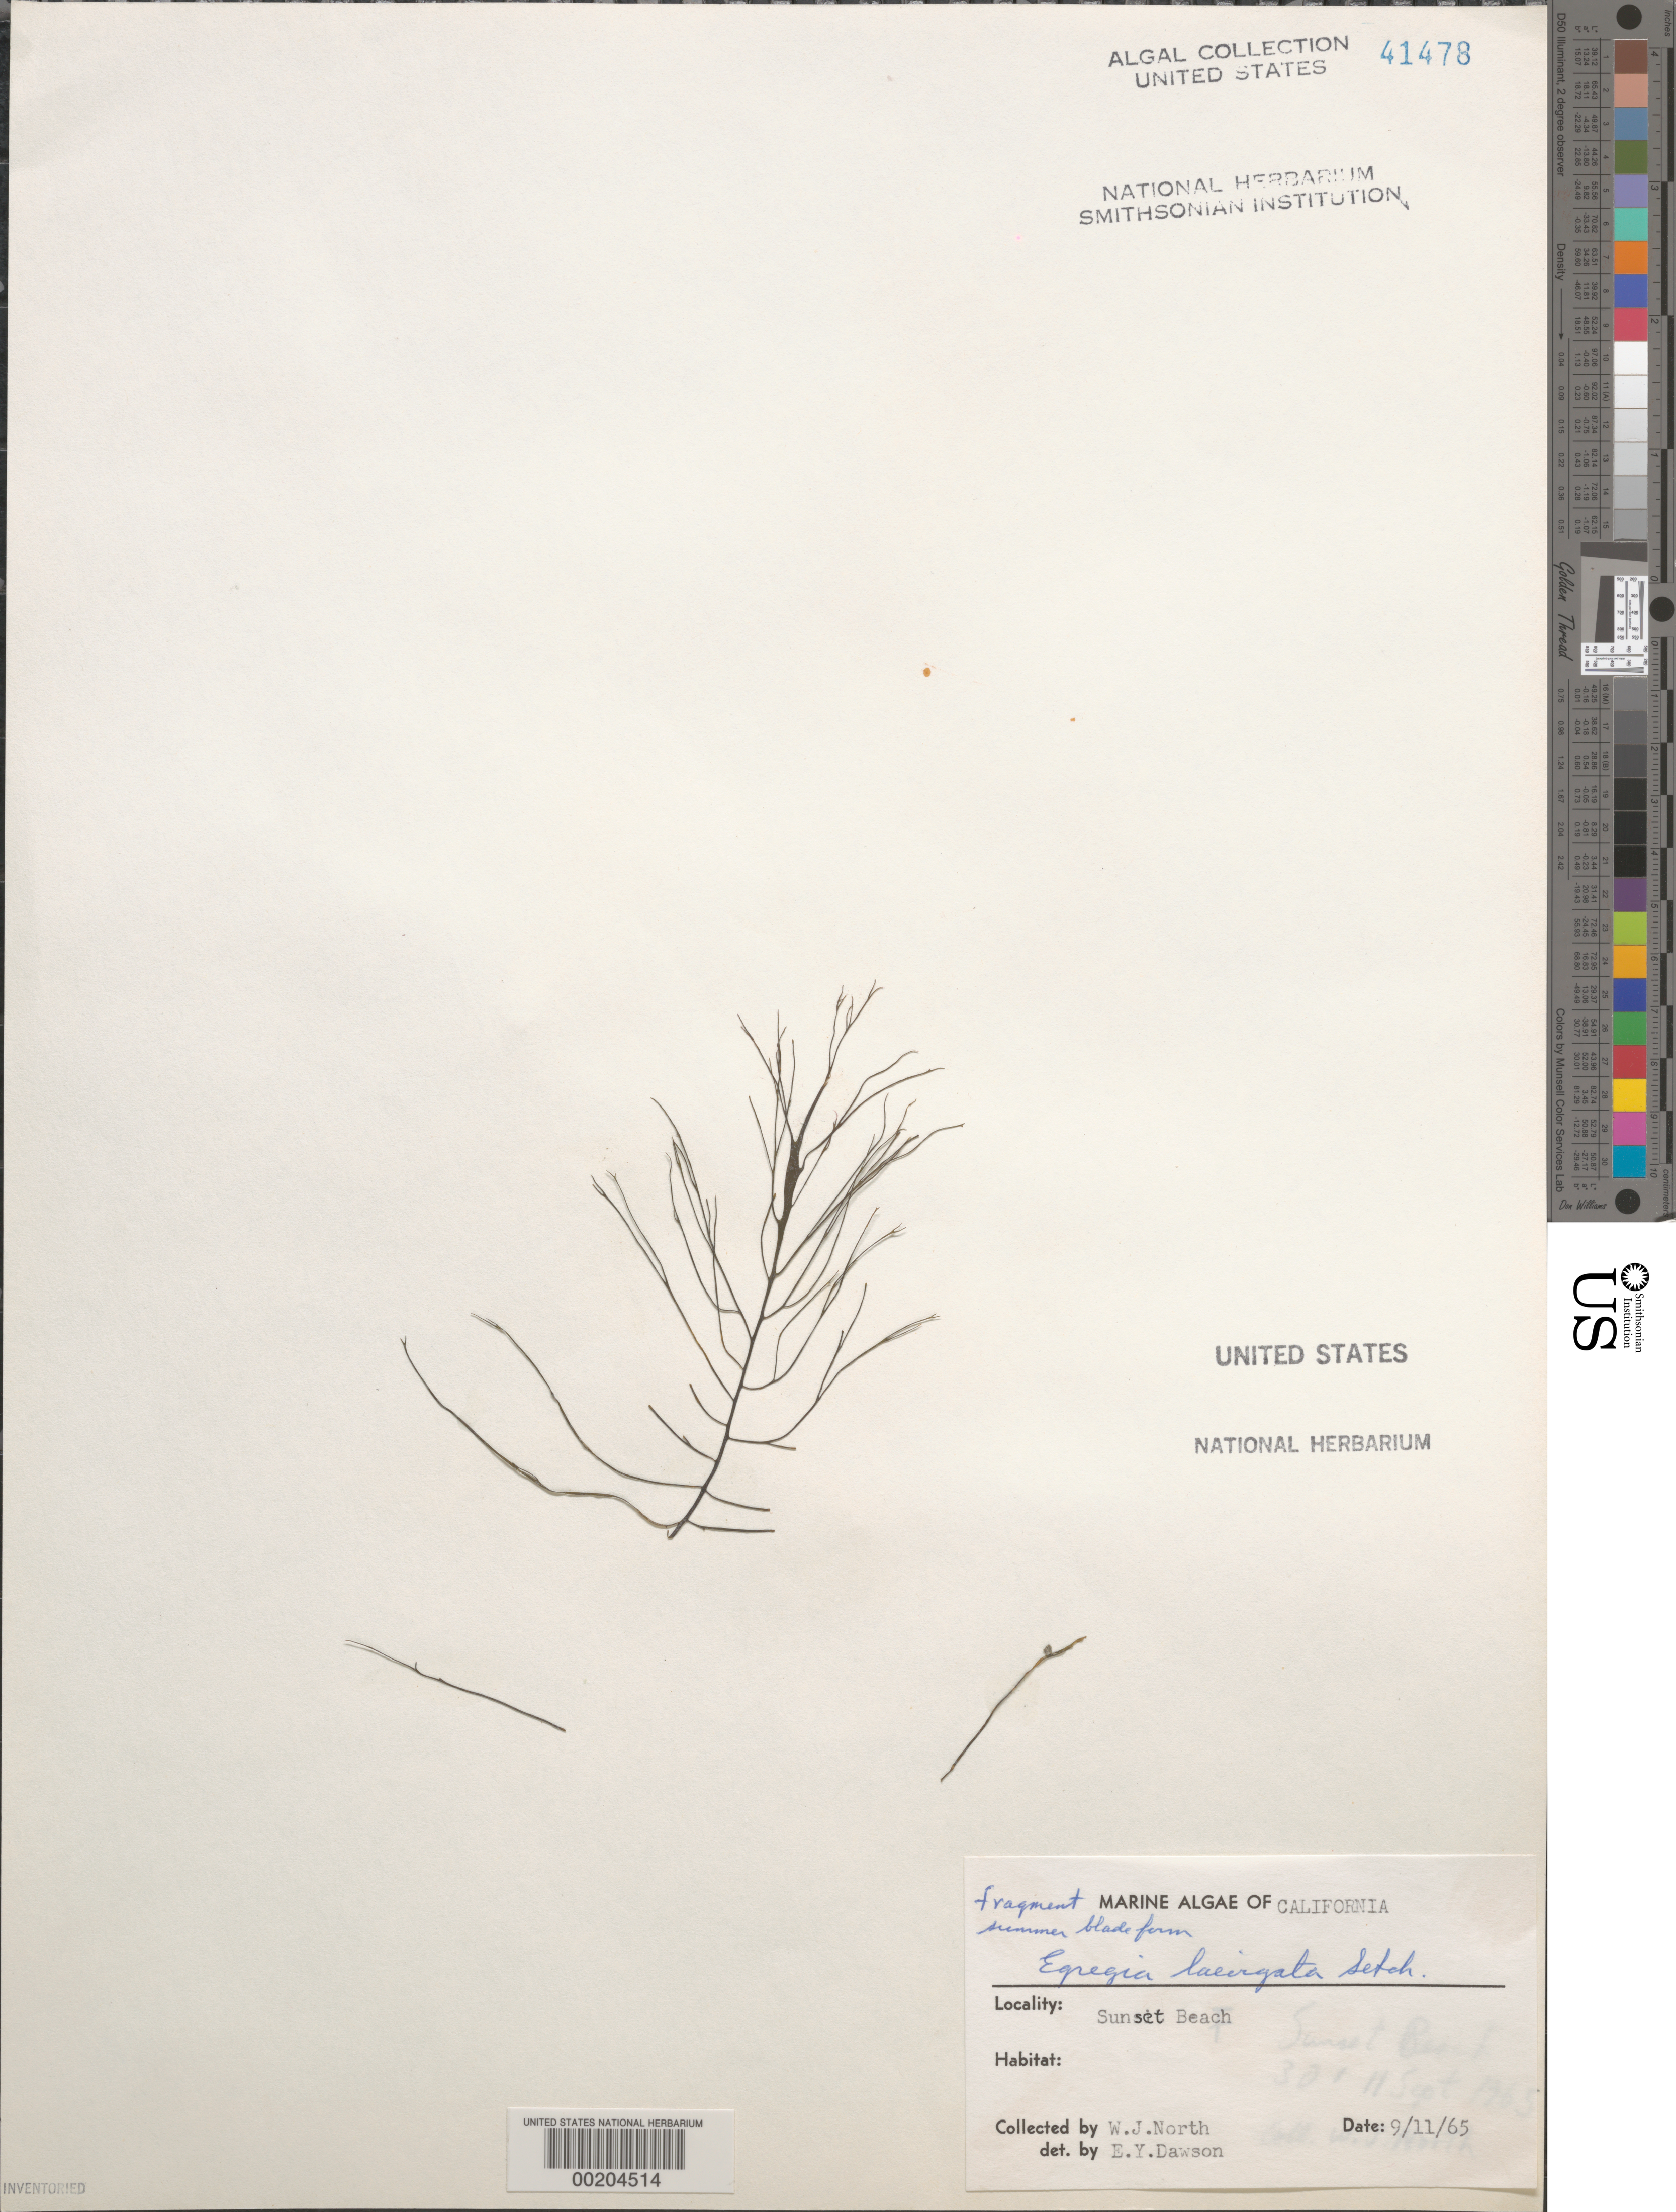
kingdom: Chromista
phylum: Ochrophyta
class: Phaeophyceae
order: Laminariales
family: Lessoniaceae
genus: Egregia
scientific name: Egregia menziesii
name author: (Turner) Aresch.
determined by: Algae name updating Project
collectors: W. North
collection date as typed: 11 Sep 1965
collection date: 1965-09-11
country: United States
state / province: California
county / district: Orange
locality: Sunset Beach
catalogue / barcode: US 41478